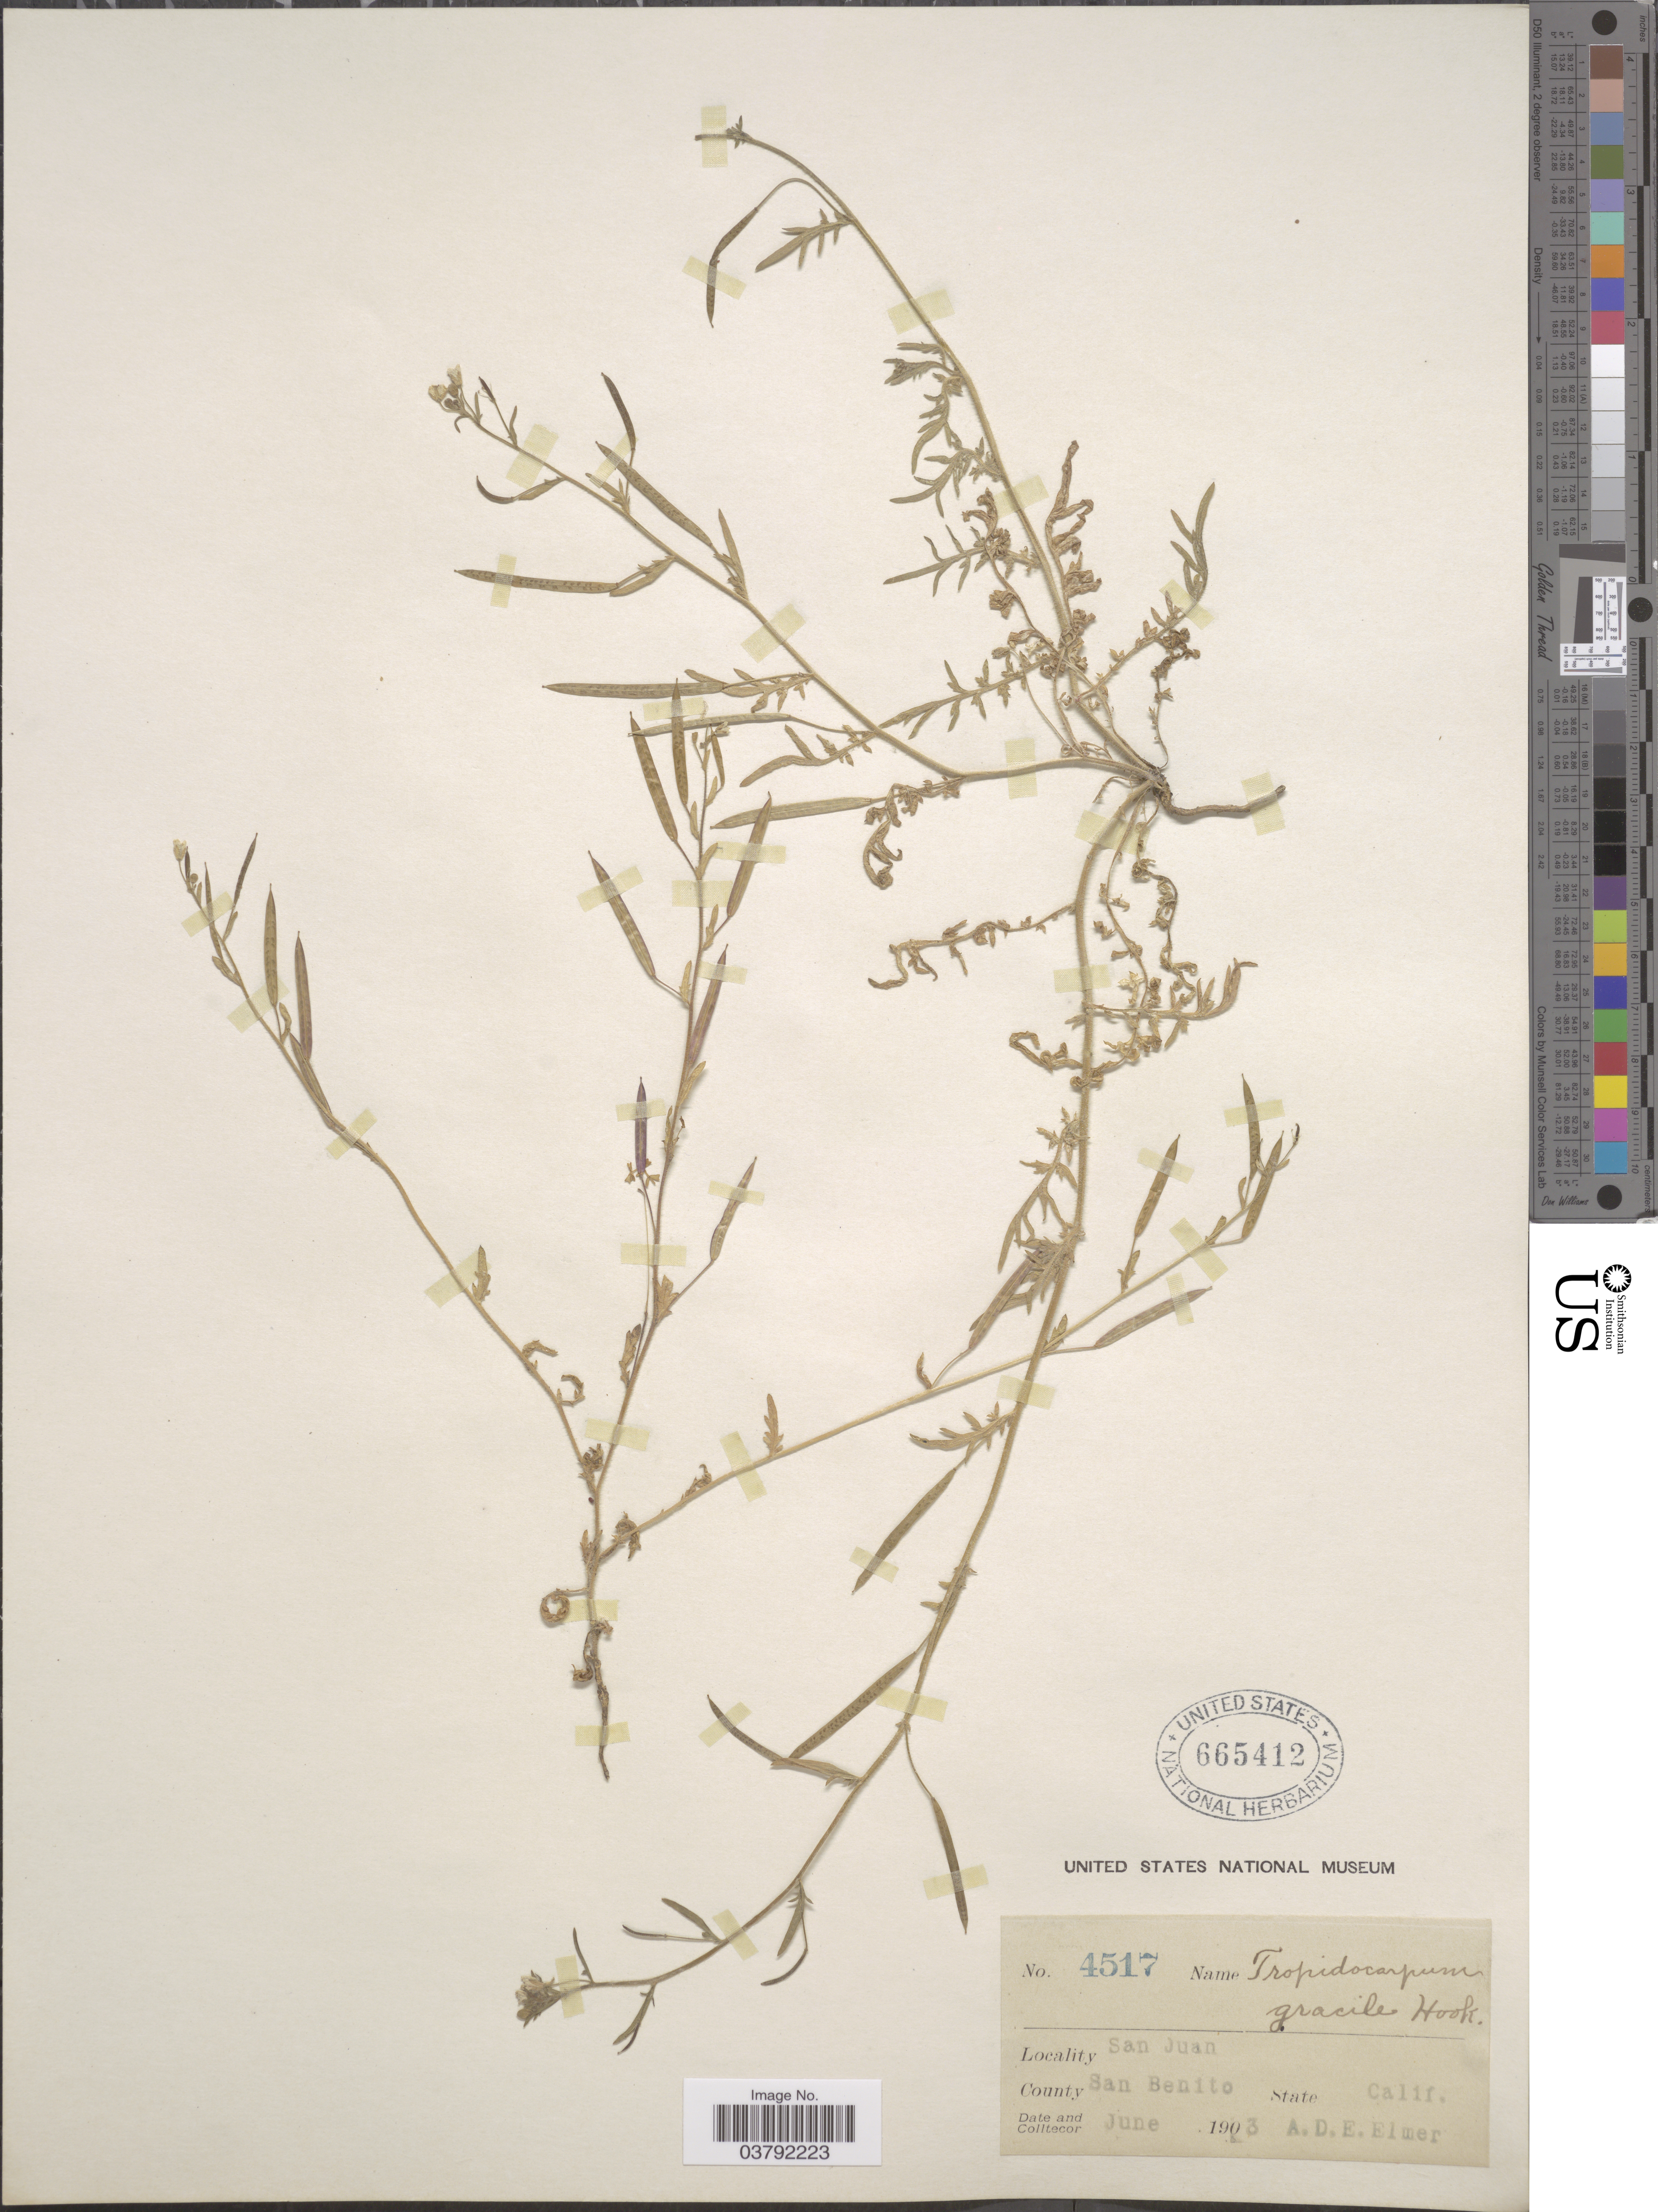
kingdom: Plantae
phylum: Tracheophyta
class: Magnoliopsida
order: Brassicales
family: Brassicaceae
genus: Tropidocarpum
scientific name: Tropidocarpum gracile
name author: Hook.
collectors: A. D. E. Elmer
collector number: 4517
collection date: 1903-06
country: United States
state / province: California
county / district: San Benito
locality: San Juan. County: San Benito.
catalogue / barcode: US 665412